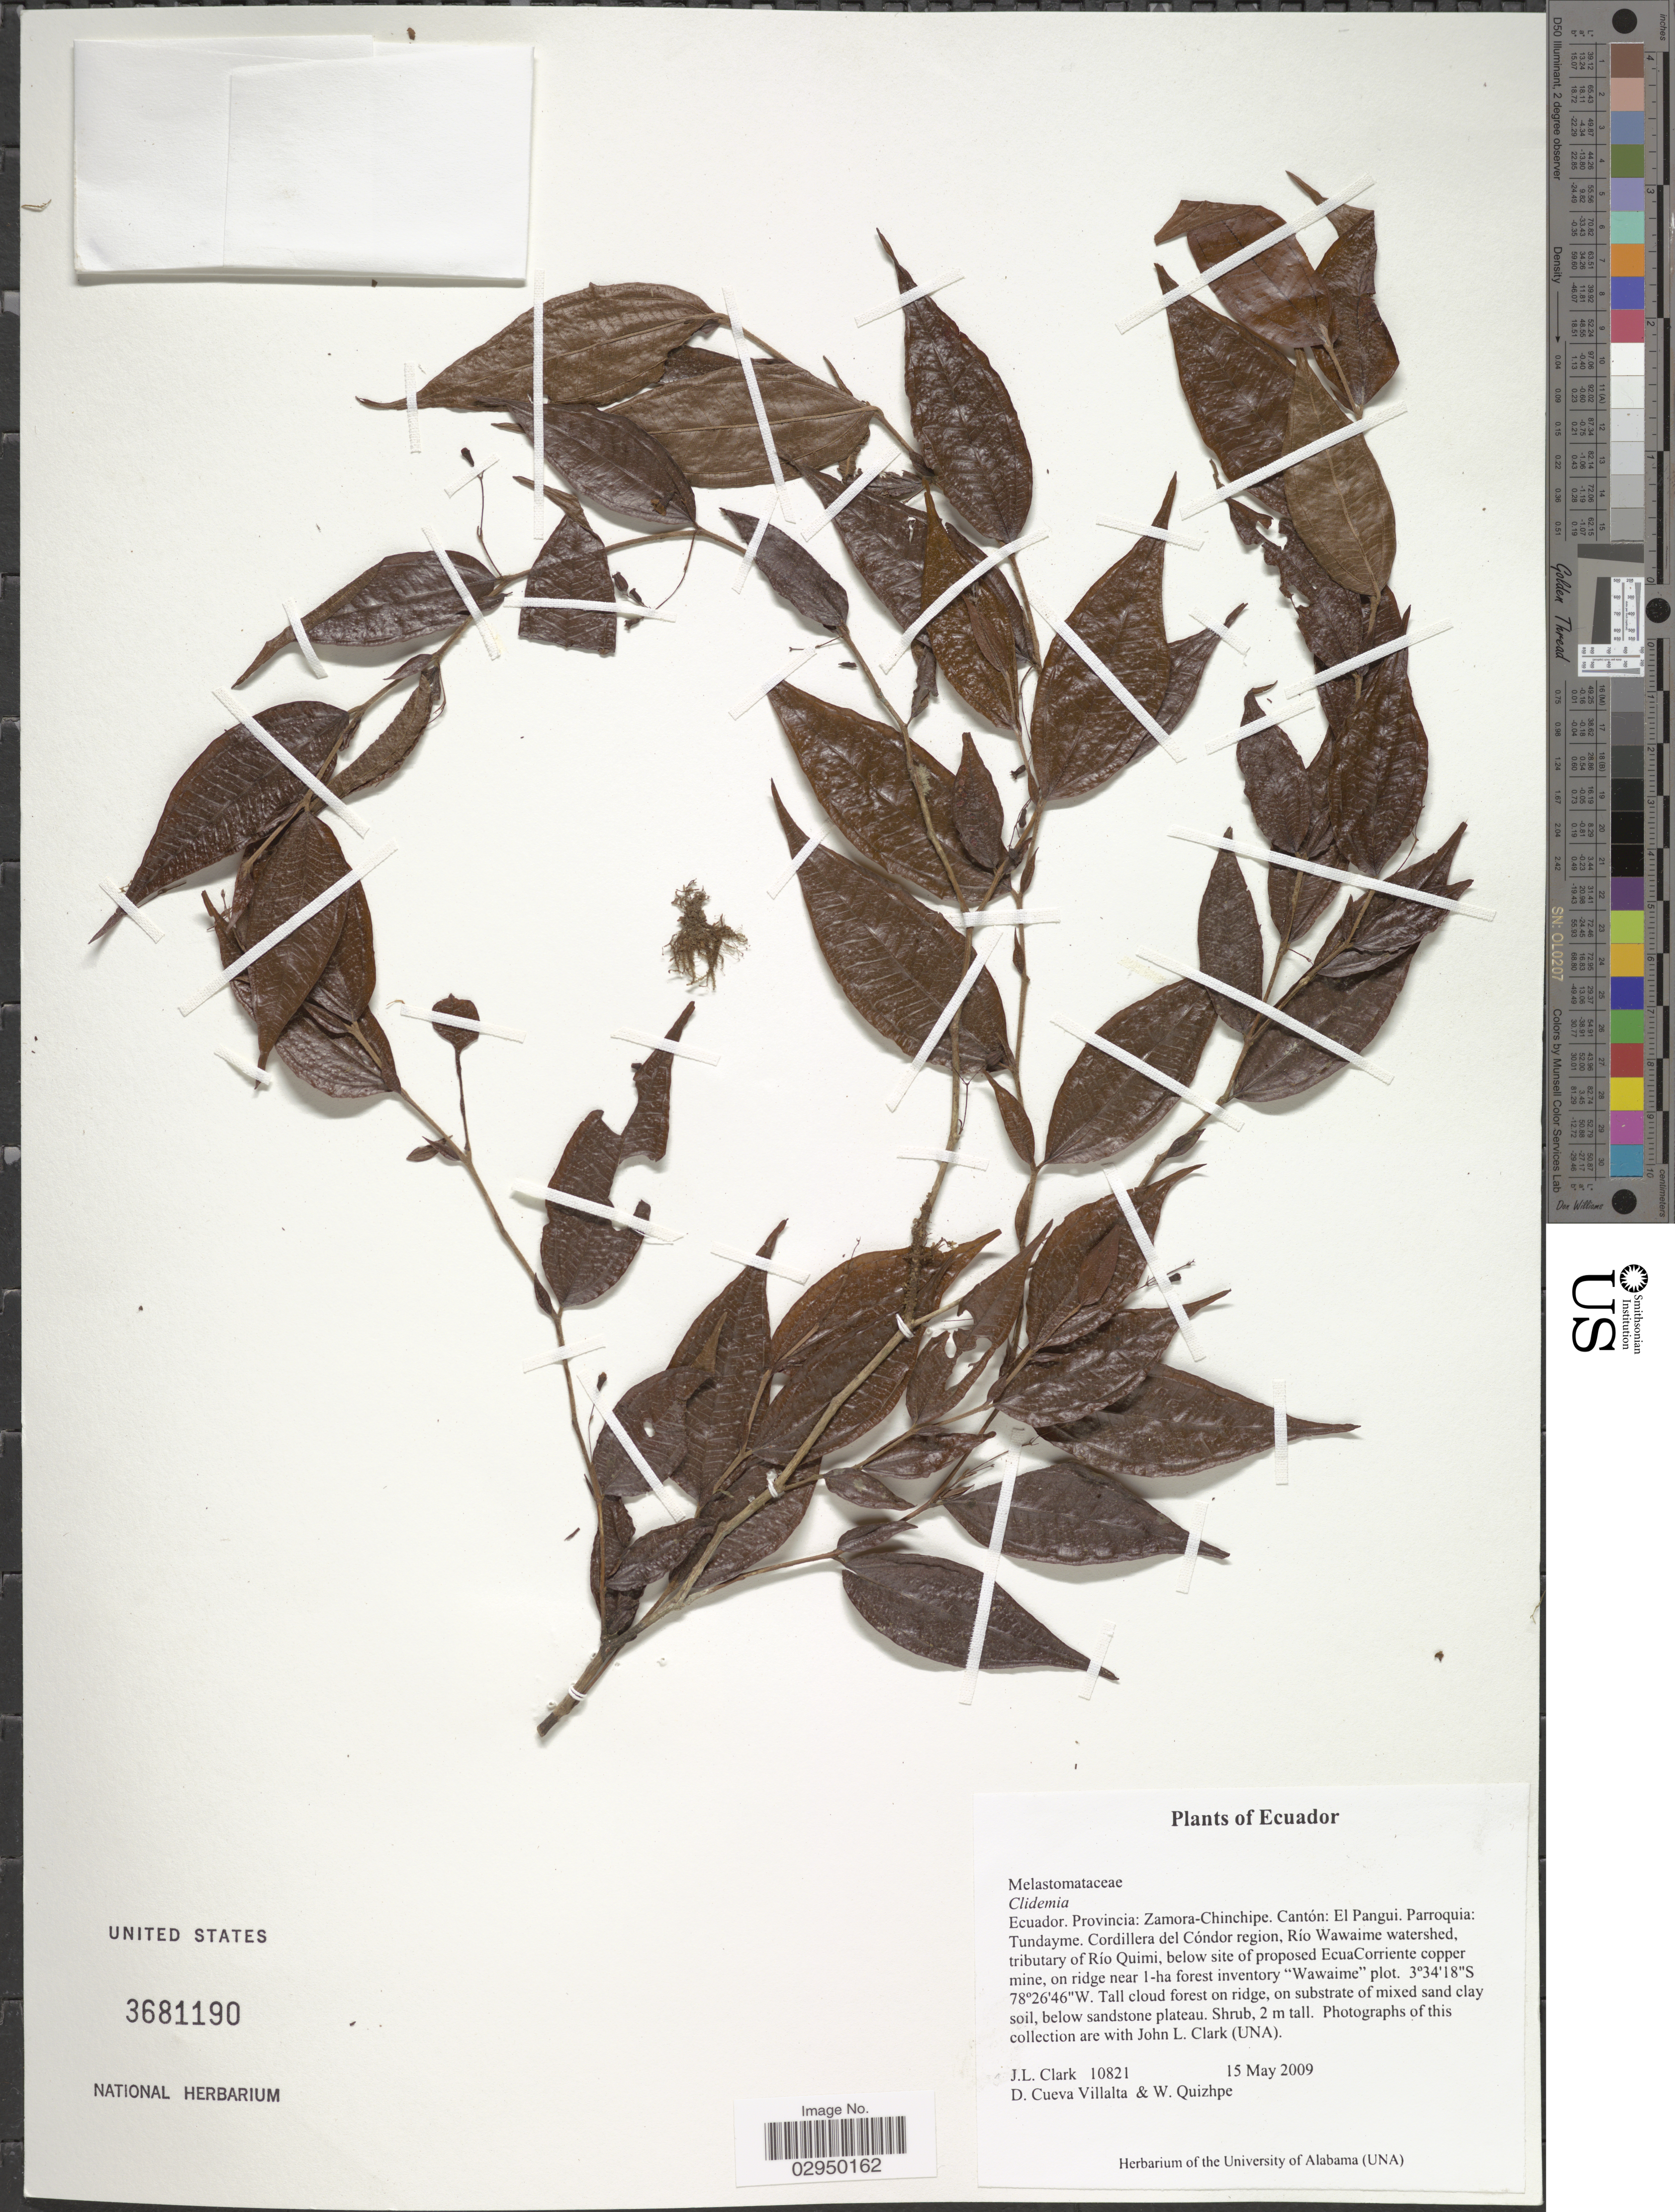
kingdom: Plantae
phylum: Tracheophyta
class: Magnoliopsida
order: Myrtales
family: Melastomataceae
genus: Clidemia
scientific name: Clidemia ablusa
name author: Wurdack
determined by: Michelangeli, F. A.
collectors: J. L. Clark, D. Cueva Villalta & W. Quizhpe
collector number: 1081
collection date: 2009-05-15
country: Ecuador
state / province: Zamora-Chinchipe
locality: Cantón: El Pangui. Parroquia: Tundayme. Cordillera del Cóndor region, Río Wawaime watershed, tributary of Río Quimi, below site of proposed EcuaCorriente copper mine, on ridge near 1-ha forest inventory "Wawaime" plot.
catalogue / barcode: US 3681190